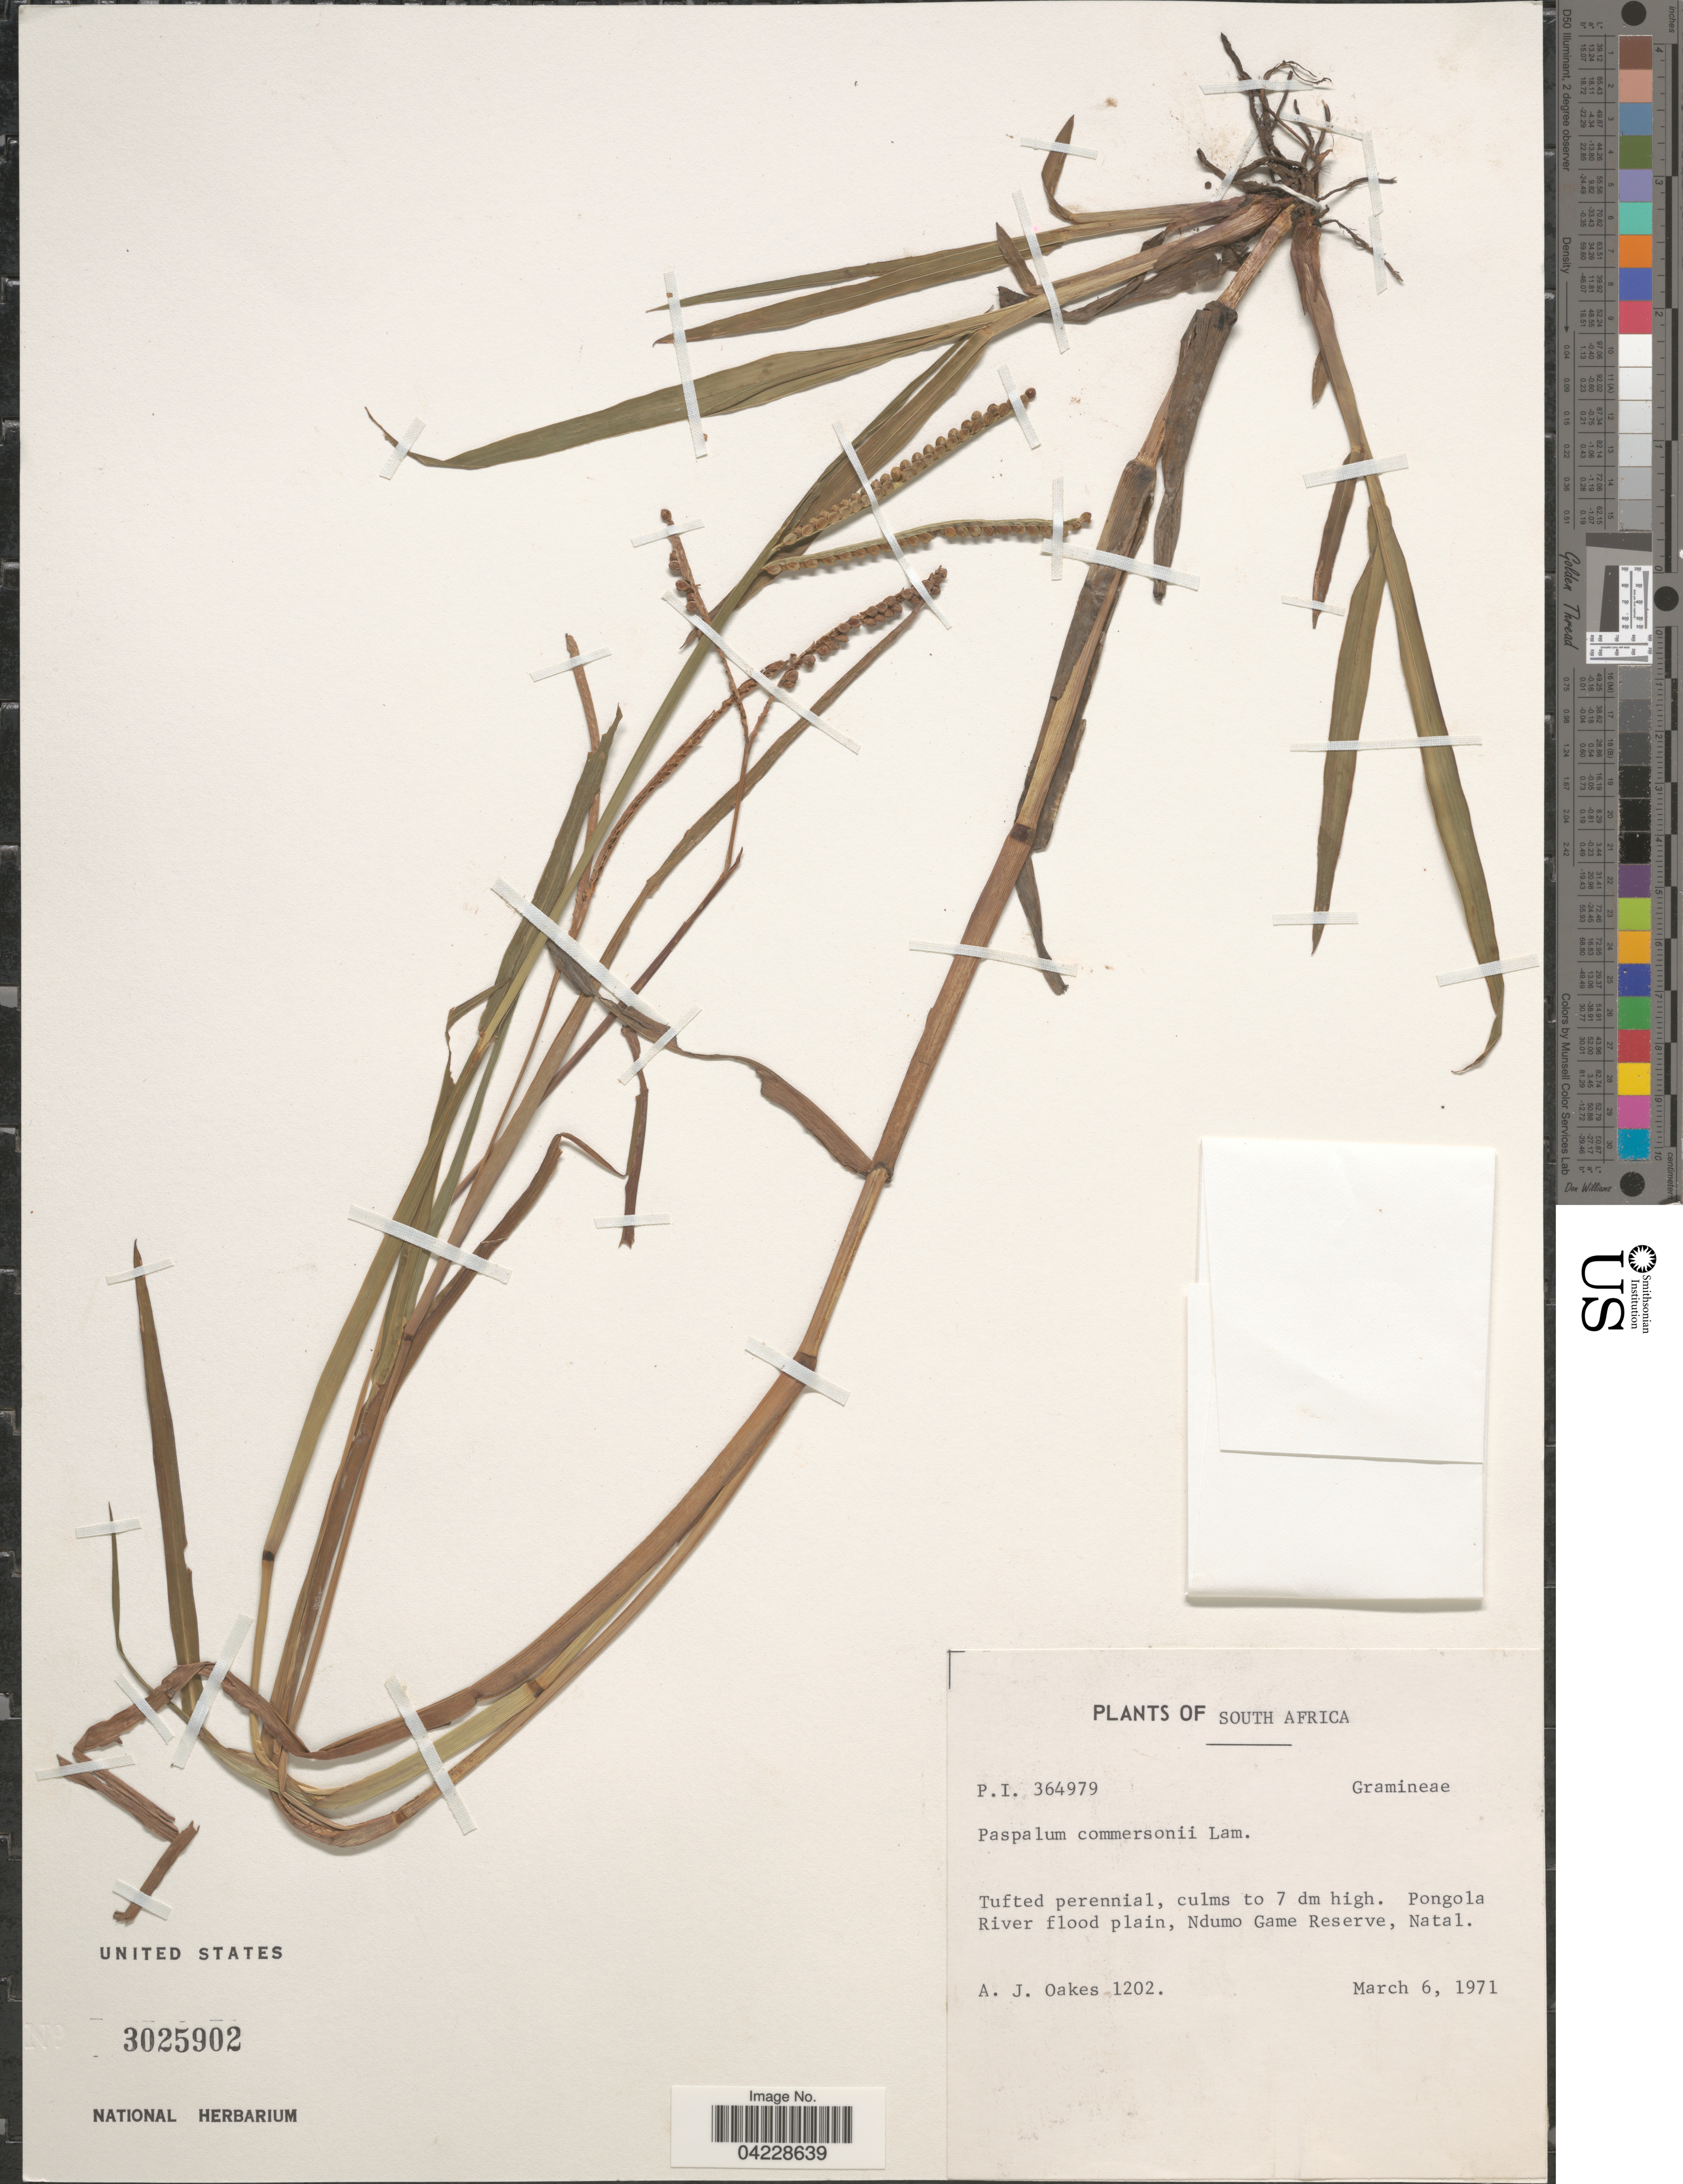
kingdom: Plantae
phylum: Tracheophyta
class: Liliopsida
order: Poales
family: Poaceae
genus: Paspalum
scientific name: Paspalum scrobiculatum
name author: L.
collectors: A. Oakes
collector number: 1202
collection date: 1971-03-06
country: South Africa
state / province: KwaZulu-Natal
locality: Pongola River flood plain, Ndumo Game Reserve, Natal.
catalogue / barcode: US 3025902